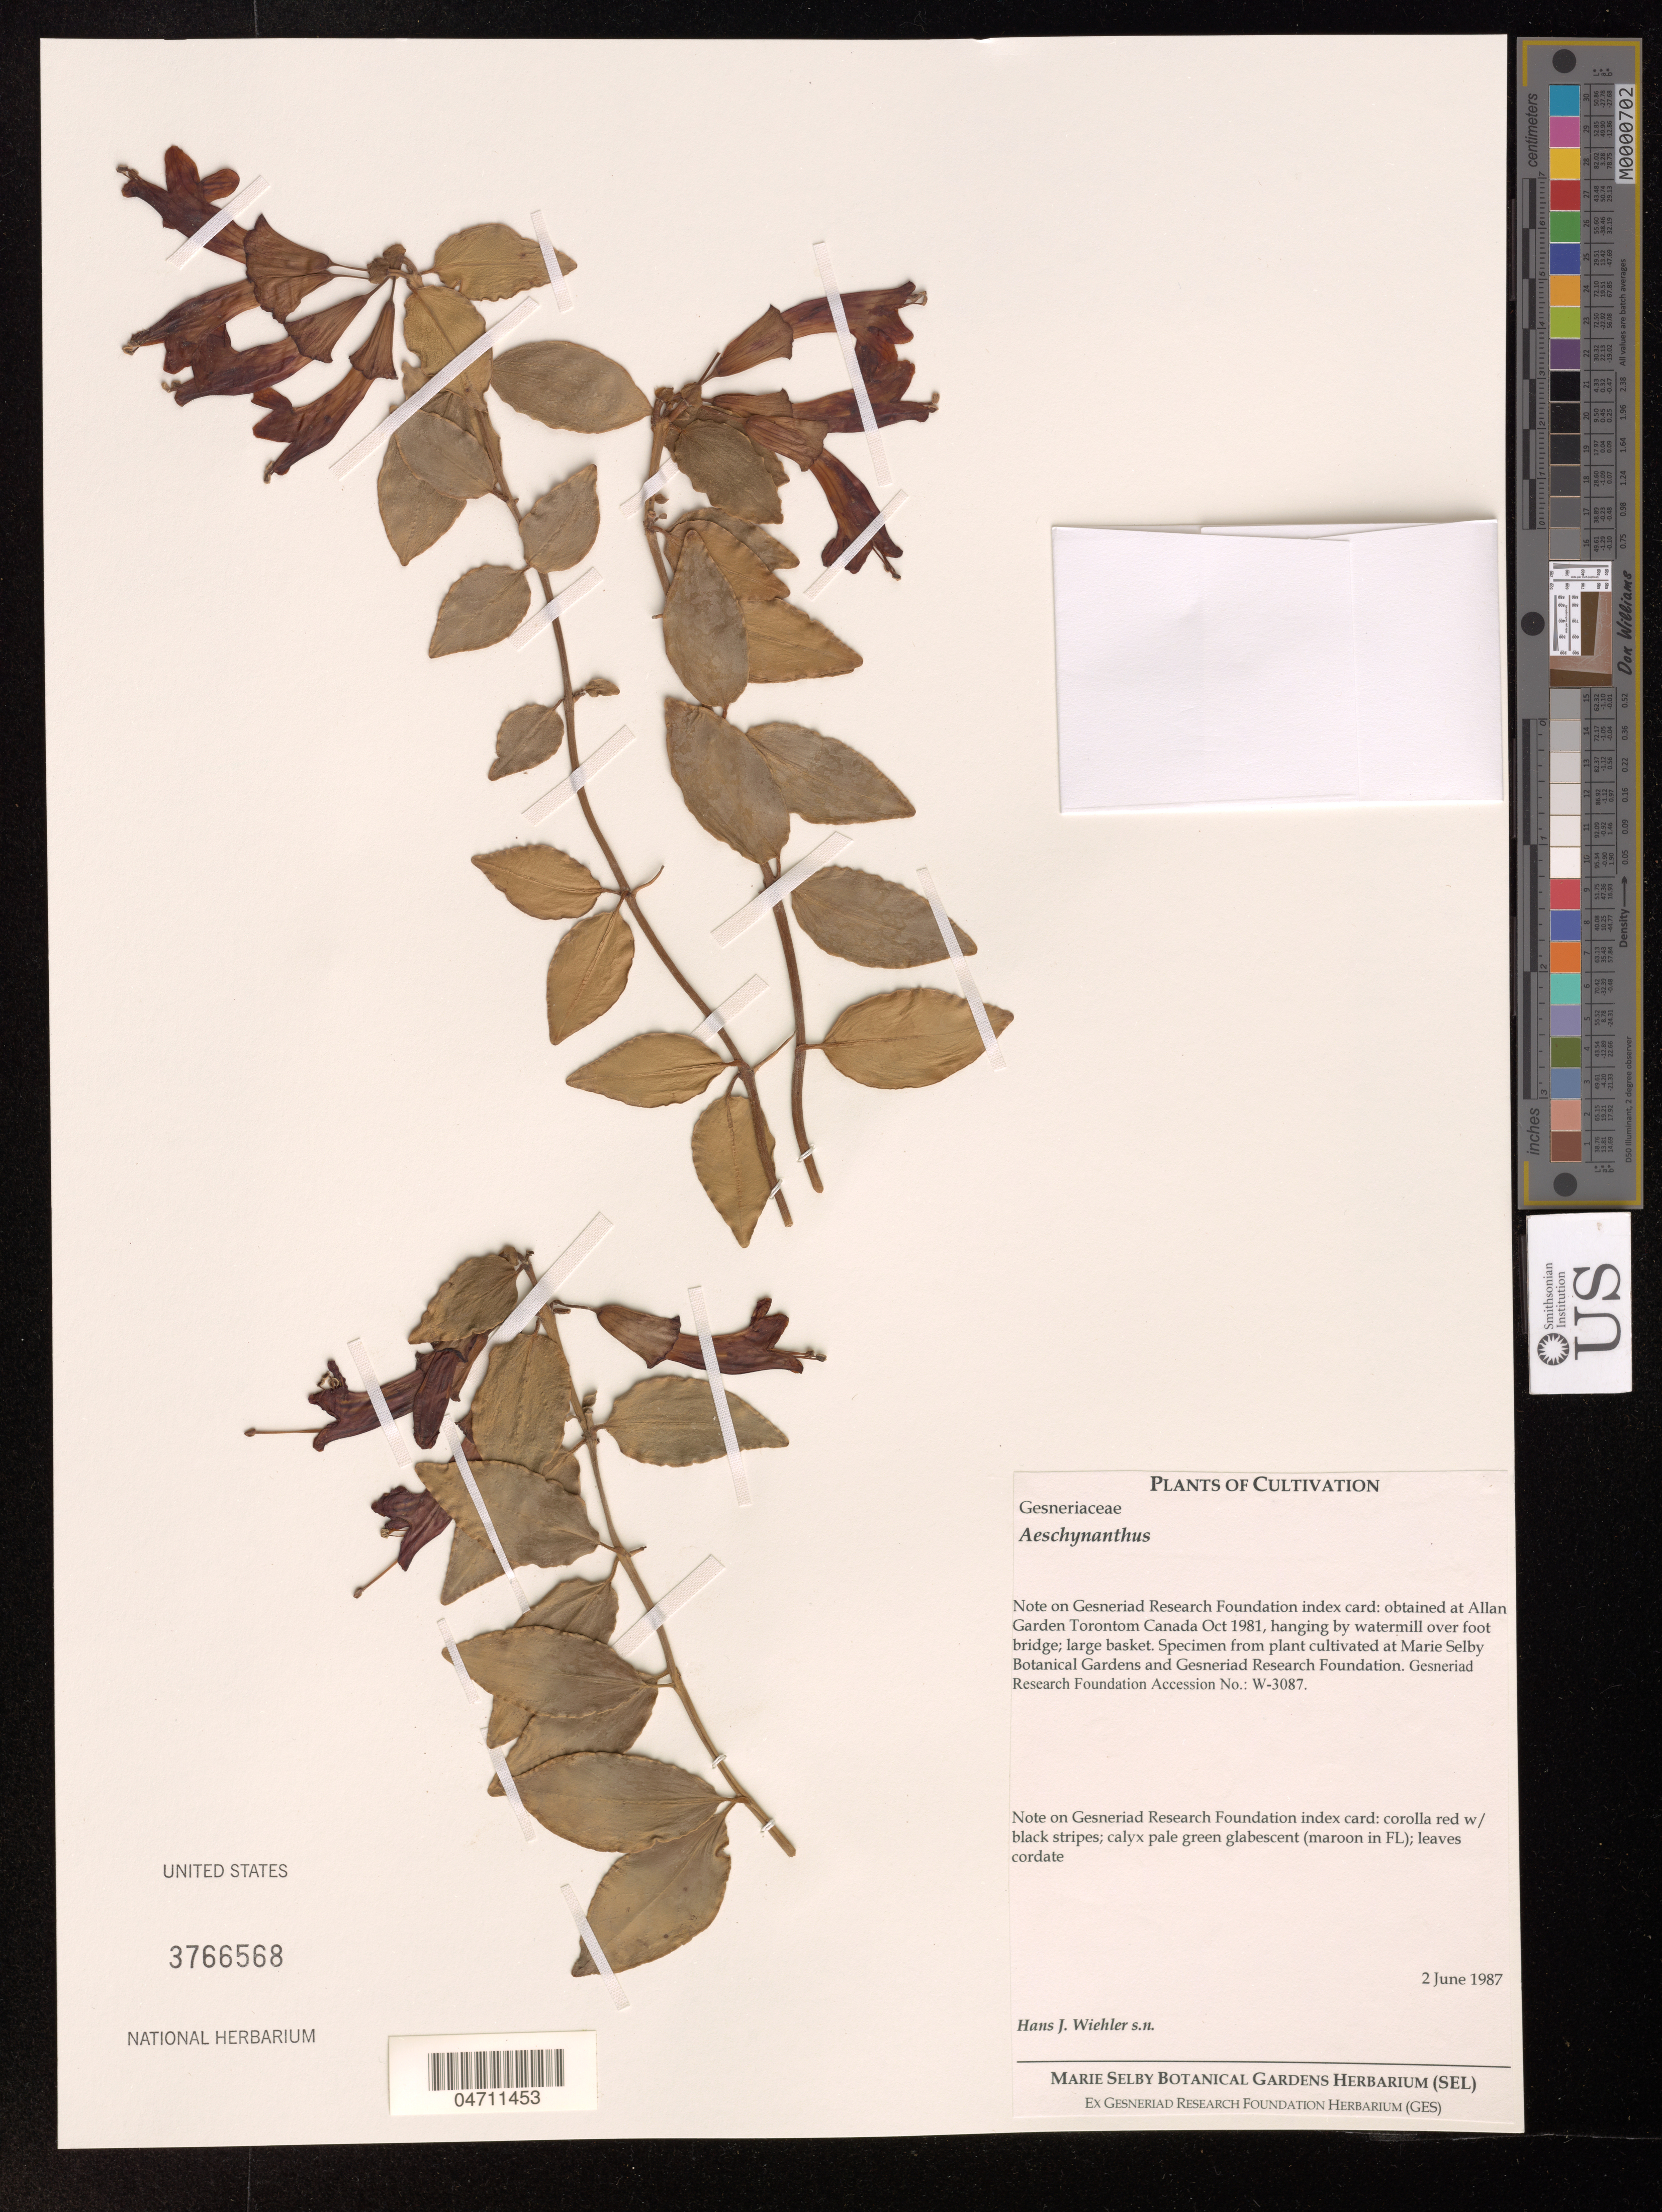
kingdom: Plantae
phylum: Tracheophyta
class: Magnoliopsida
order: Lamiales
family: Gesneriaceae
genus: Aeschynanthus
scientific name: Aeschynanthus sp.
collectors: J. Wiehler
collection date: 1987-06-02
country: United States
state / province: Florida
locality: Cultivated at Marie Selby Botanical Gardens and Gesneriad Research Foundation.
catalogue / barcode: US 3766568